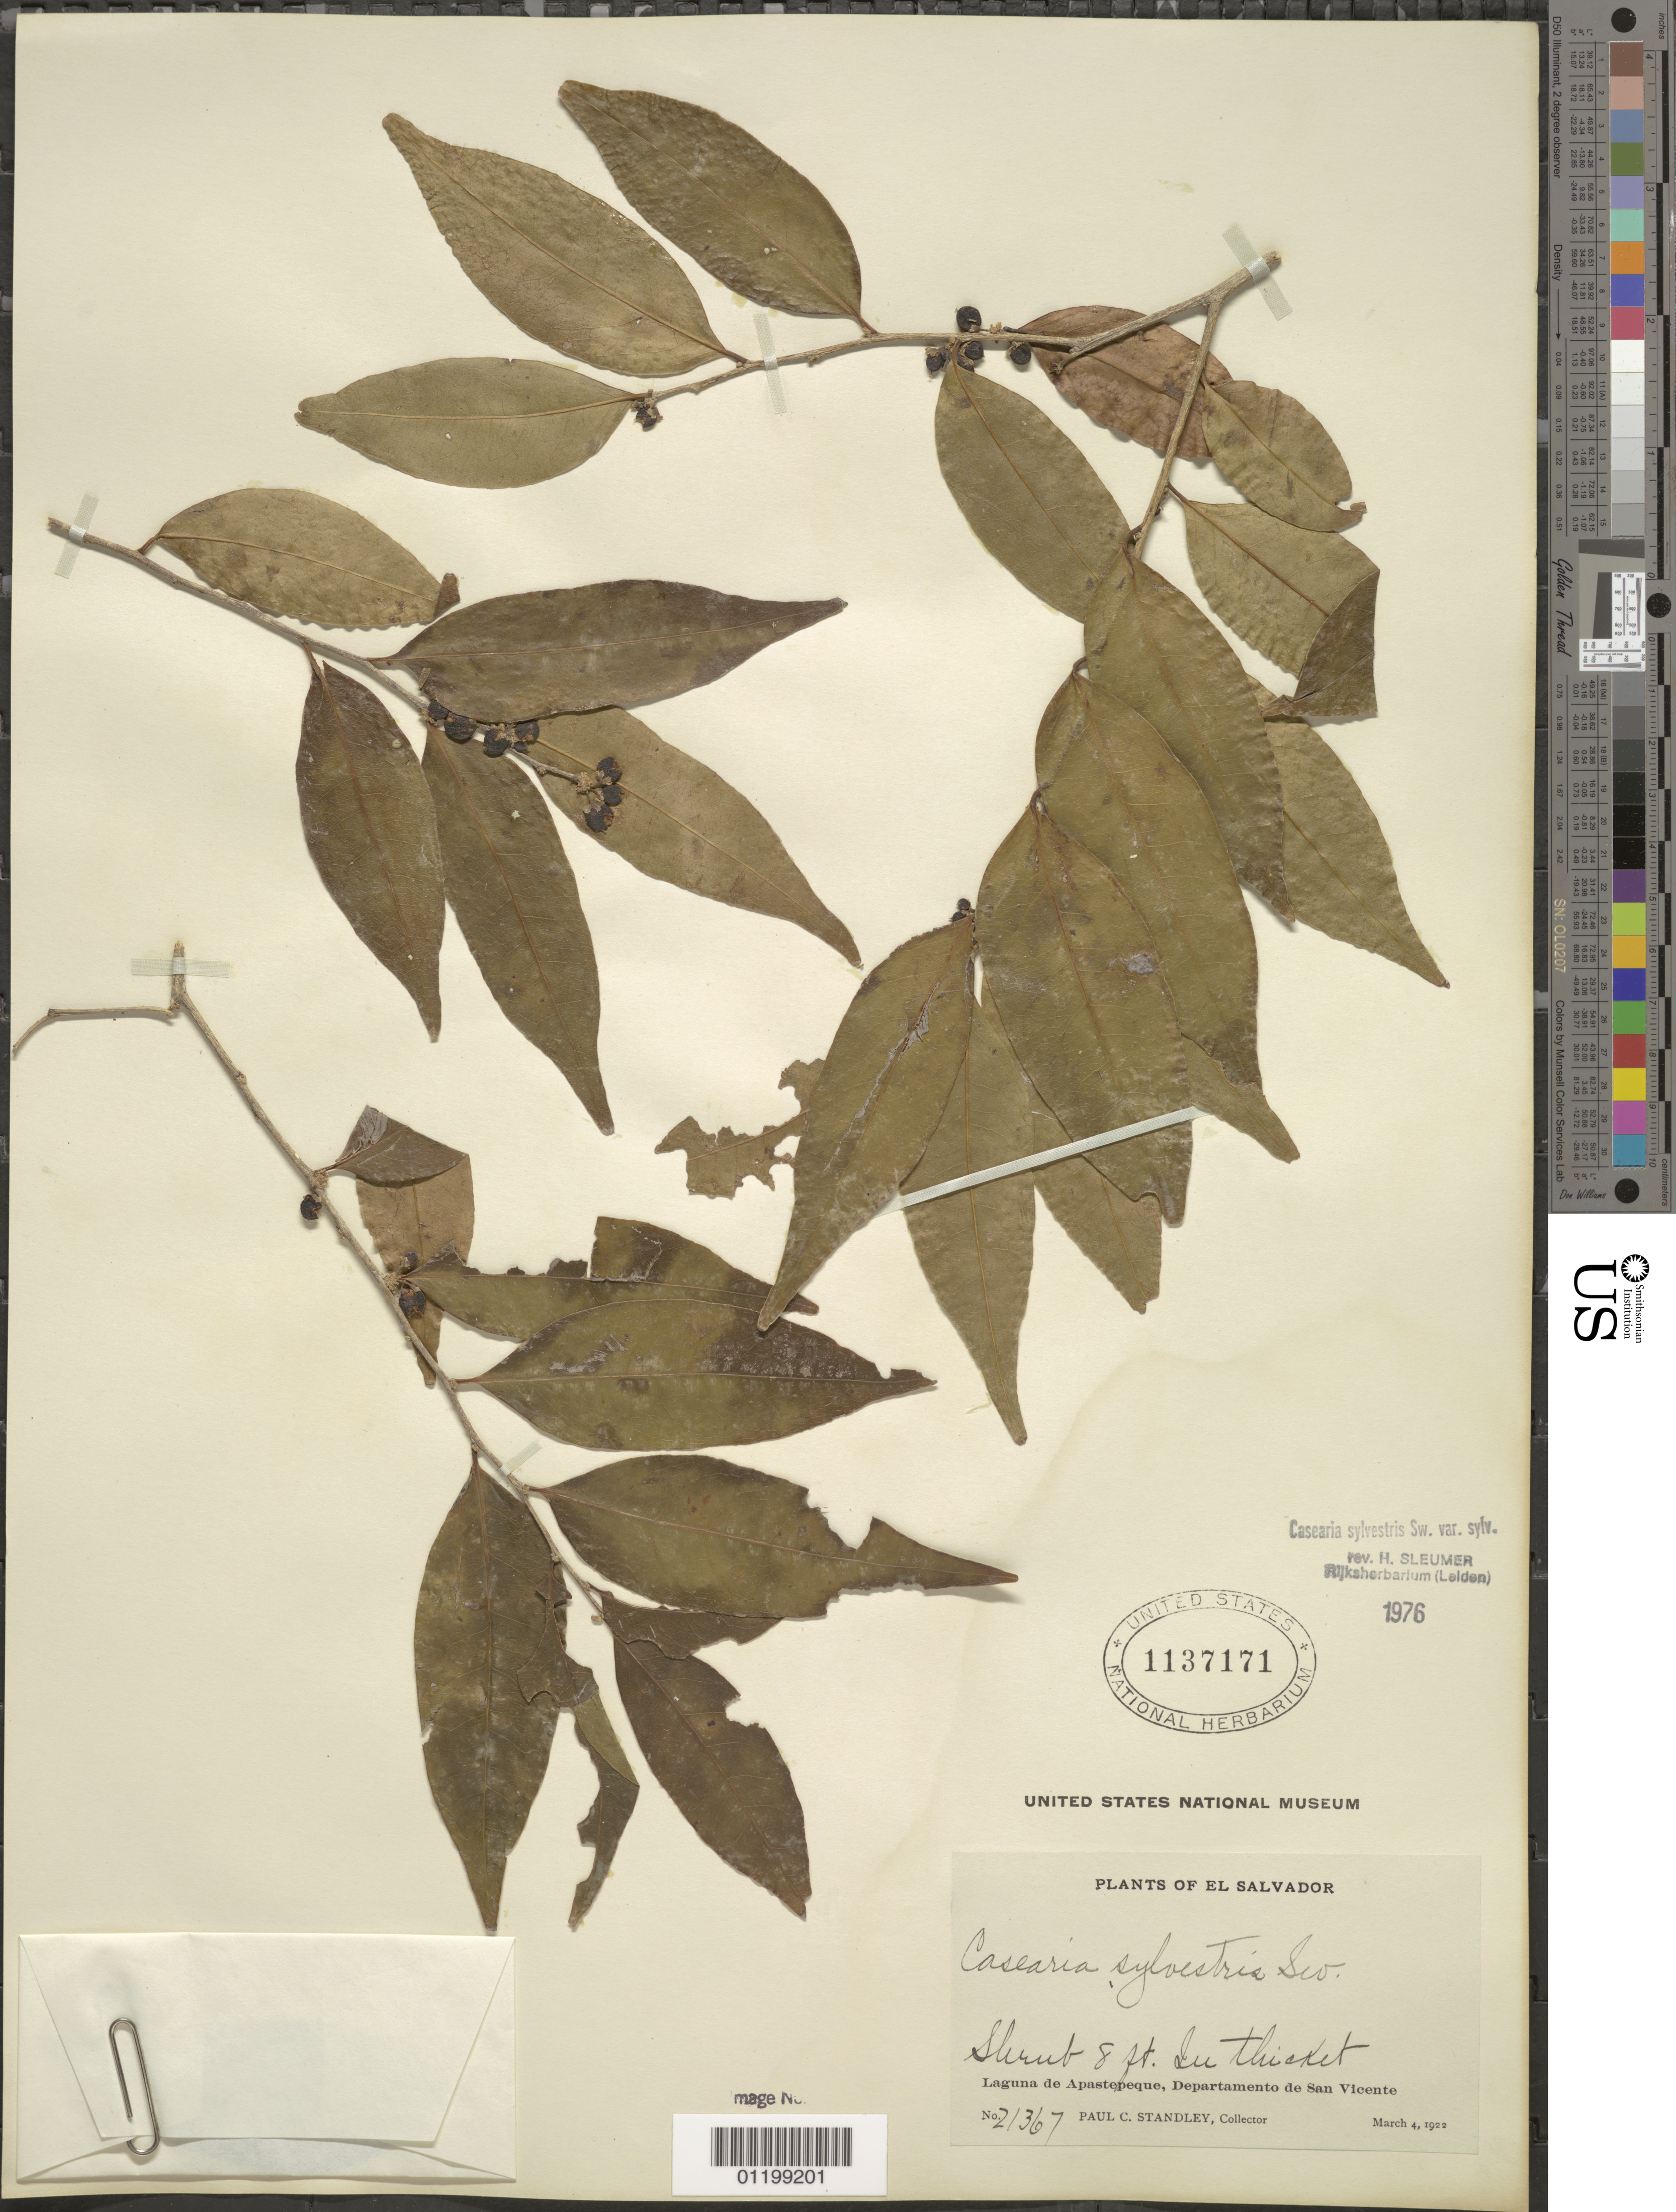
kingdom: Plantae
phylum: Tracheophyta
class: Magnoliopsida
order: Malpighiales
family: Salicaceae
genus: Casearia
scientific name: Casearia sylvestris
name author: Sw.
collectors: P. C. Standley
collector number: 21367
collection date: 1922-03-04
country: El Salvador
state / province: San Vincente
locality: Vicinity of Apastepeque.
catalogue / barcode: US 1137171